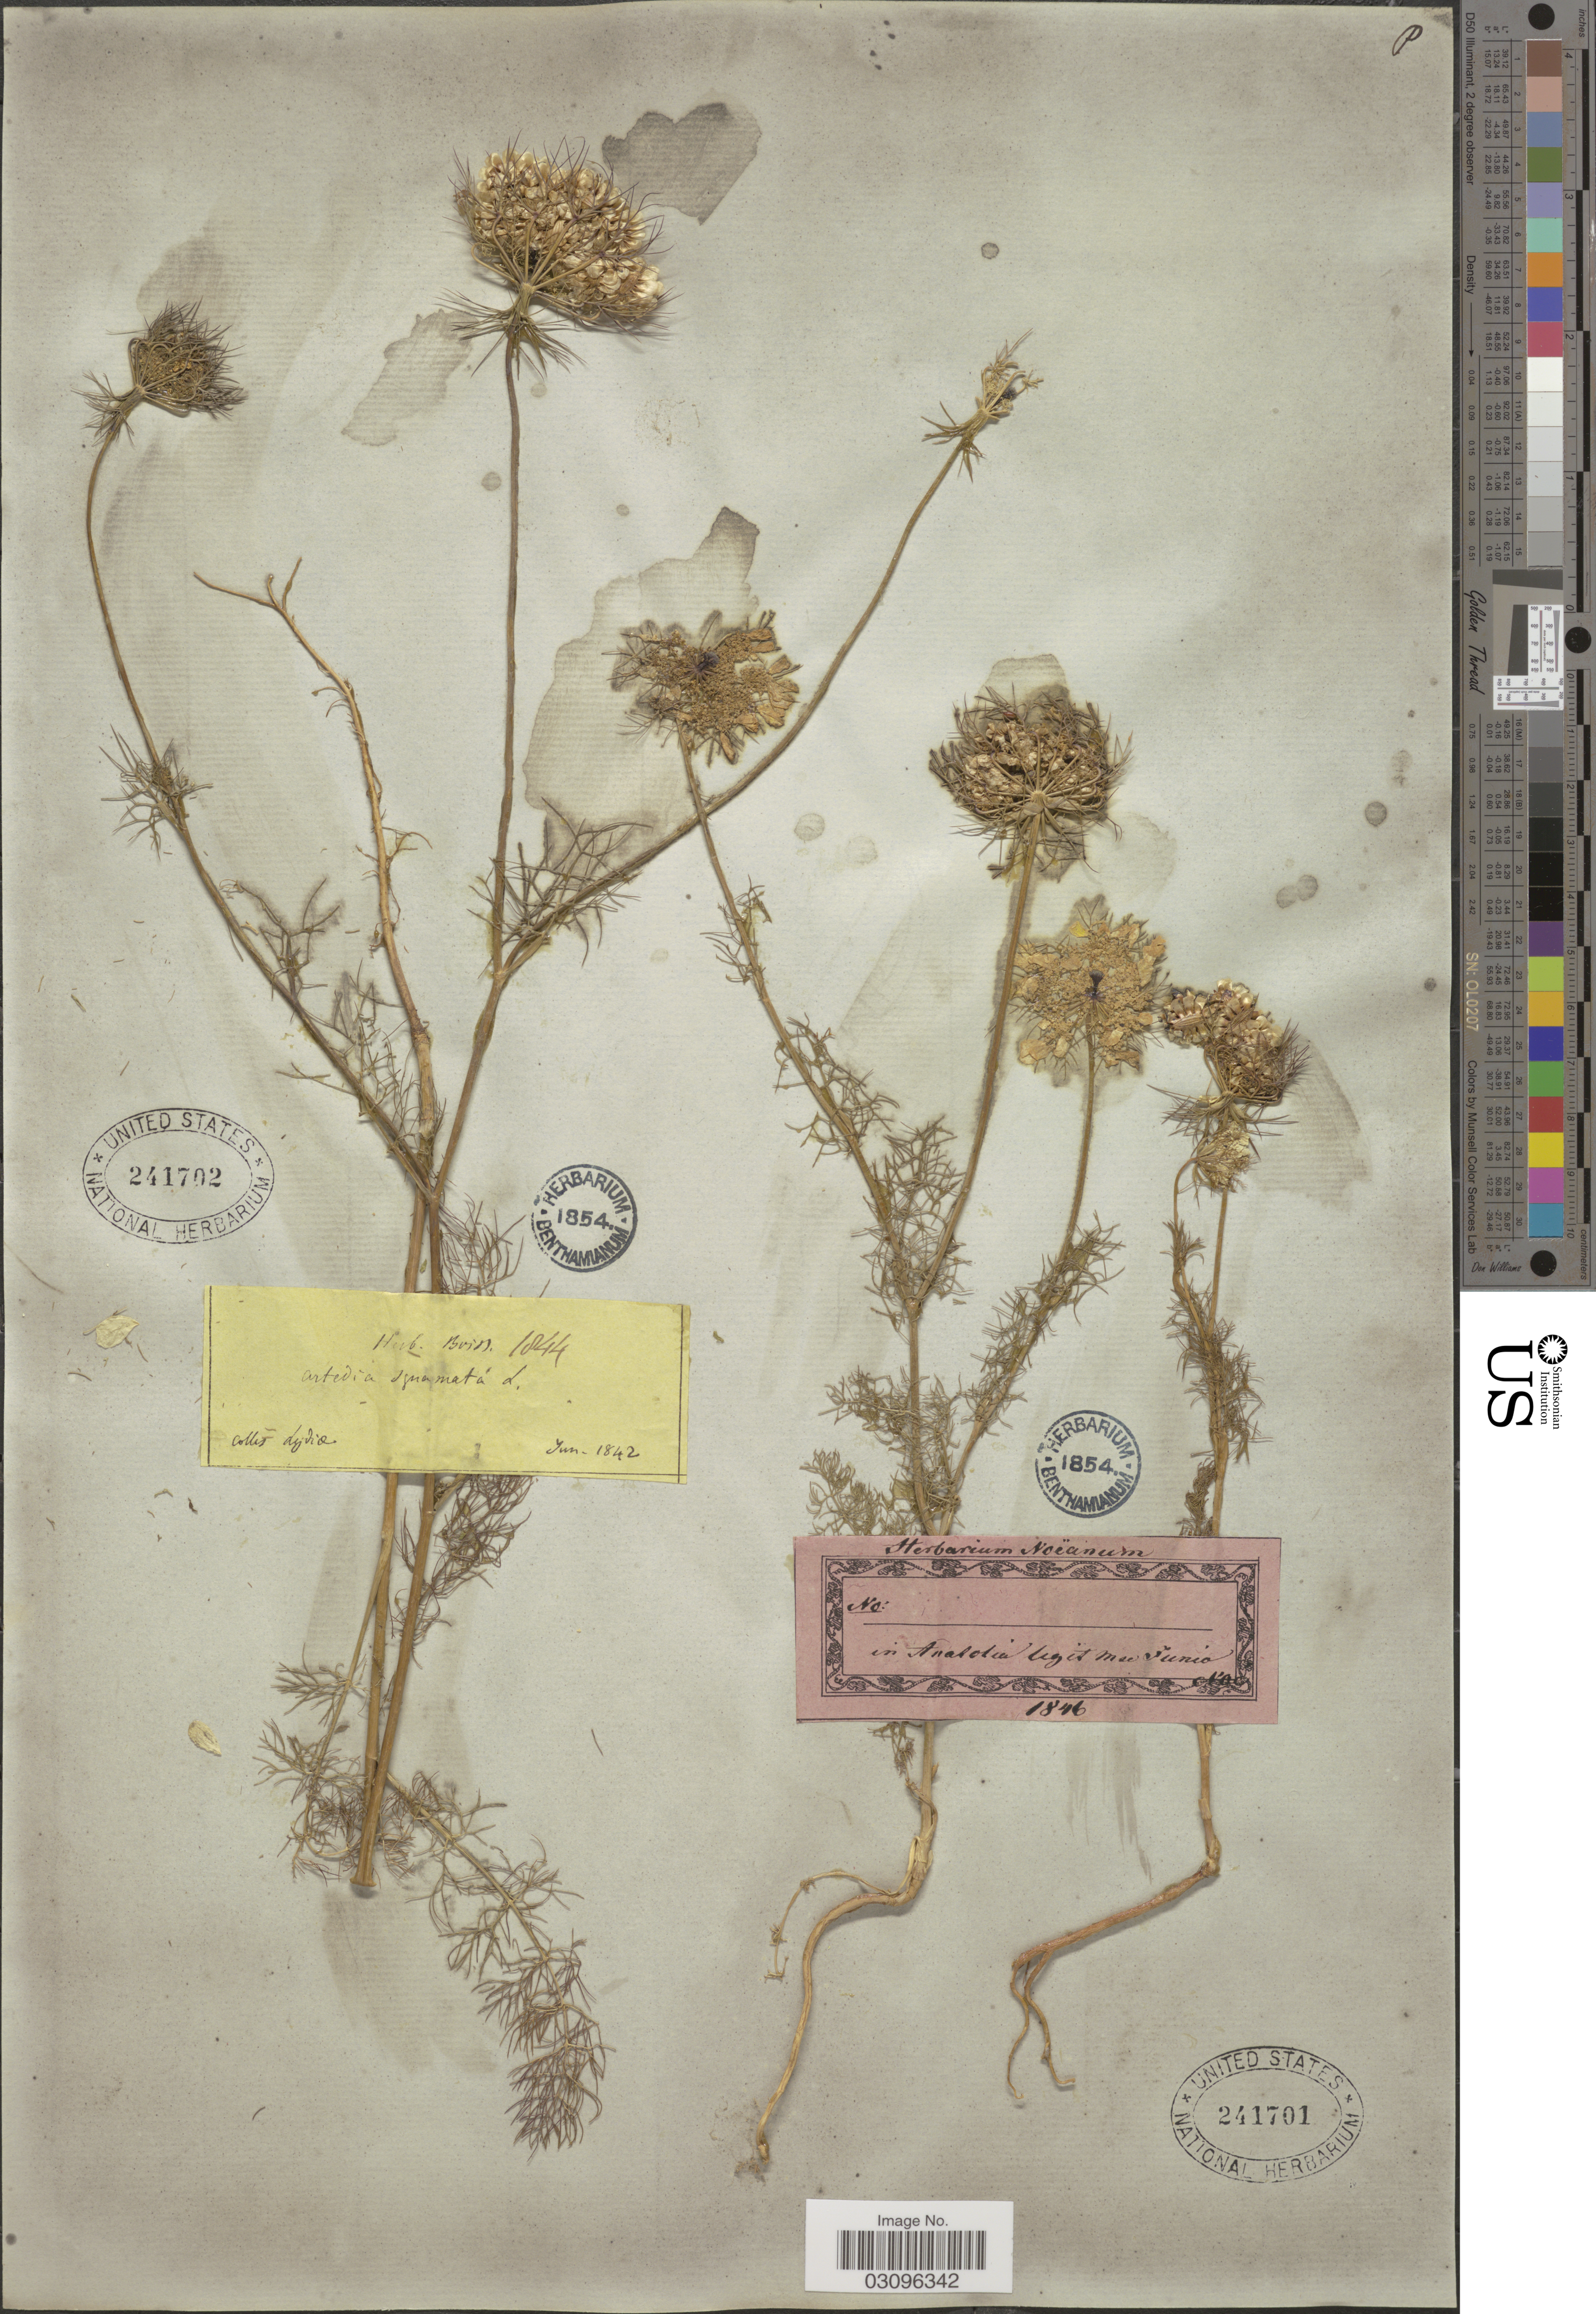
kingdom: Plantae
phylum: Tracheophyta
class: Magnoliopsida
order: Apiales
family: Apiaceae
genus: Artedia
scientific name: Artedia squamata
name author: L.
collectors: ex Herb. Noeanum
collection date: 1846-05/1846-06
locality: In Anasotu.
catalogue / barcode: US 241701